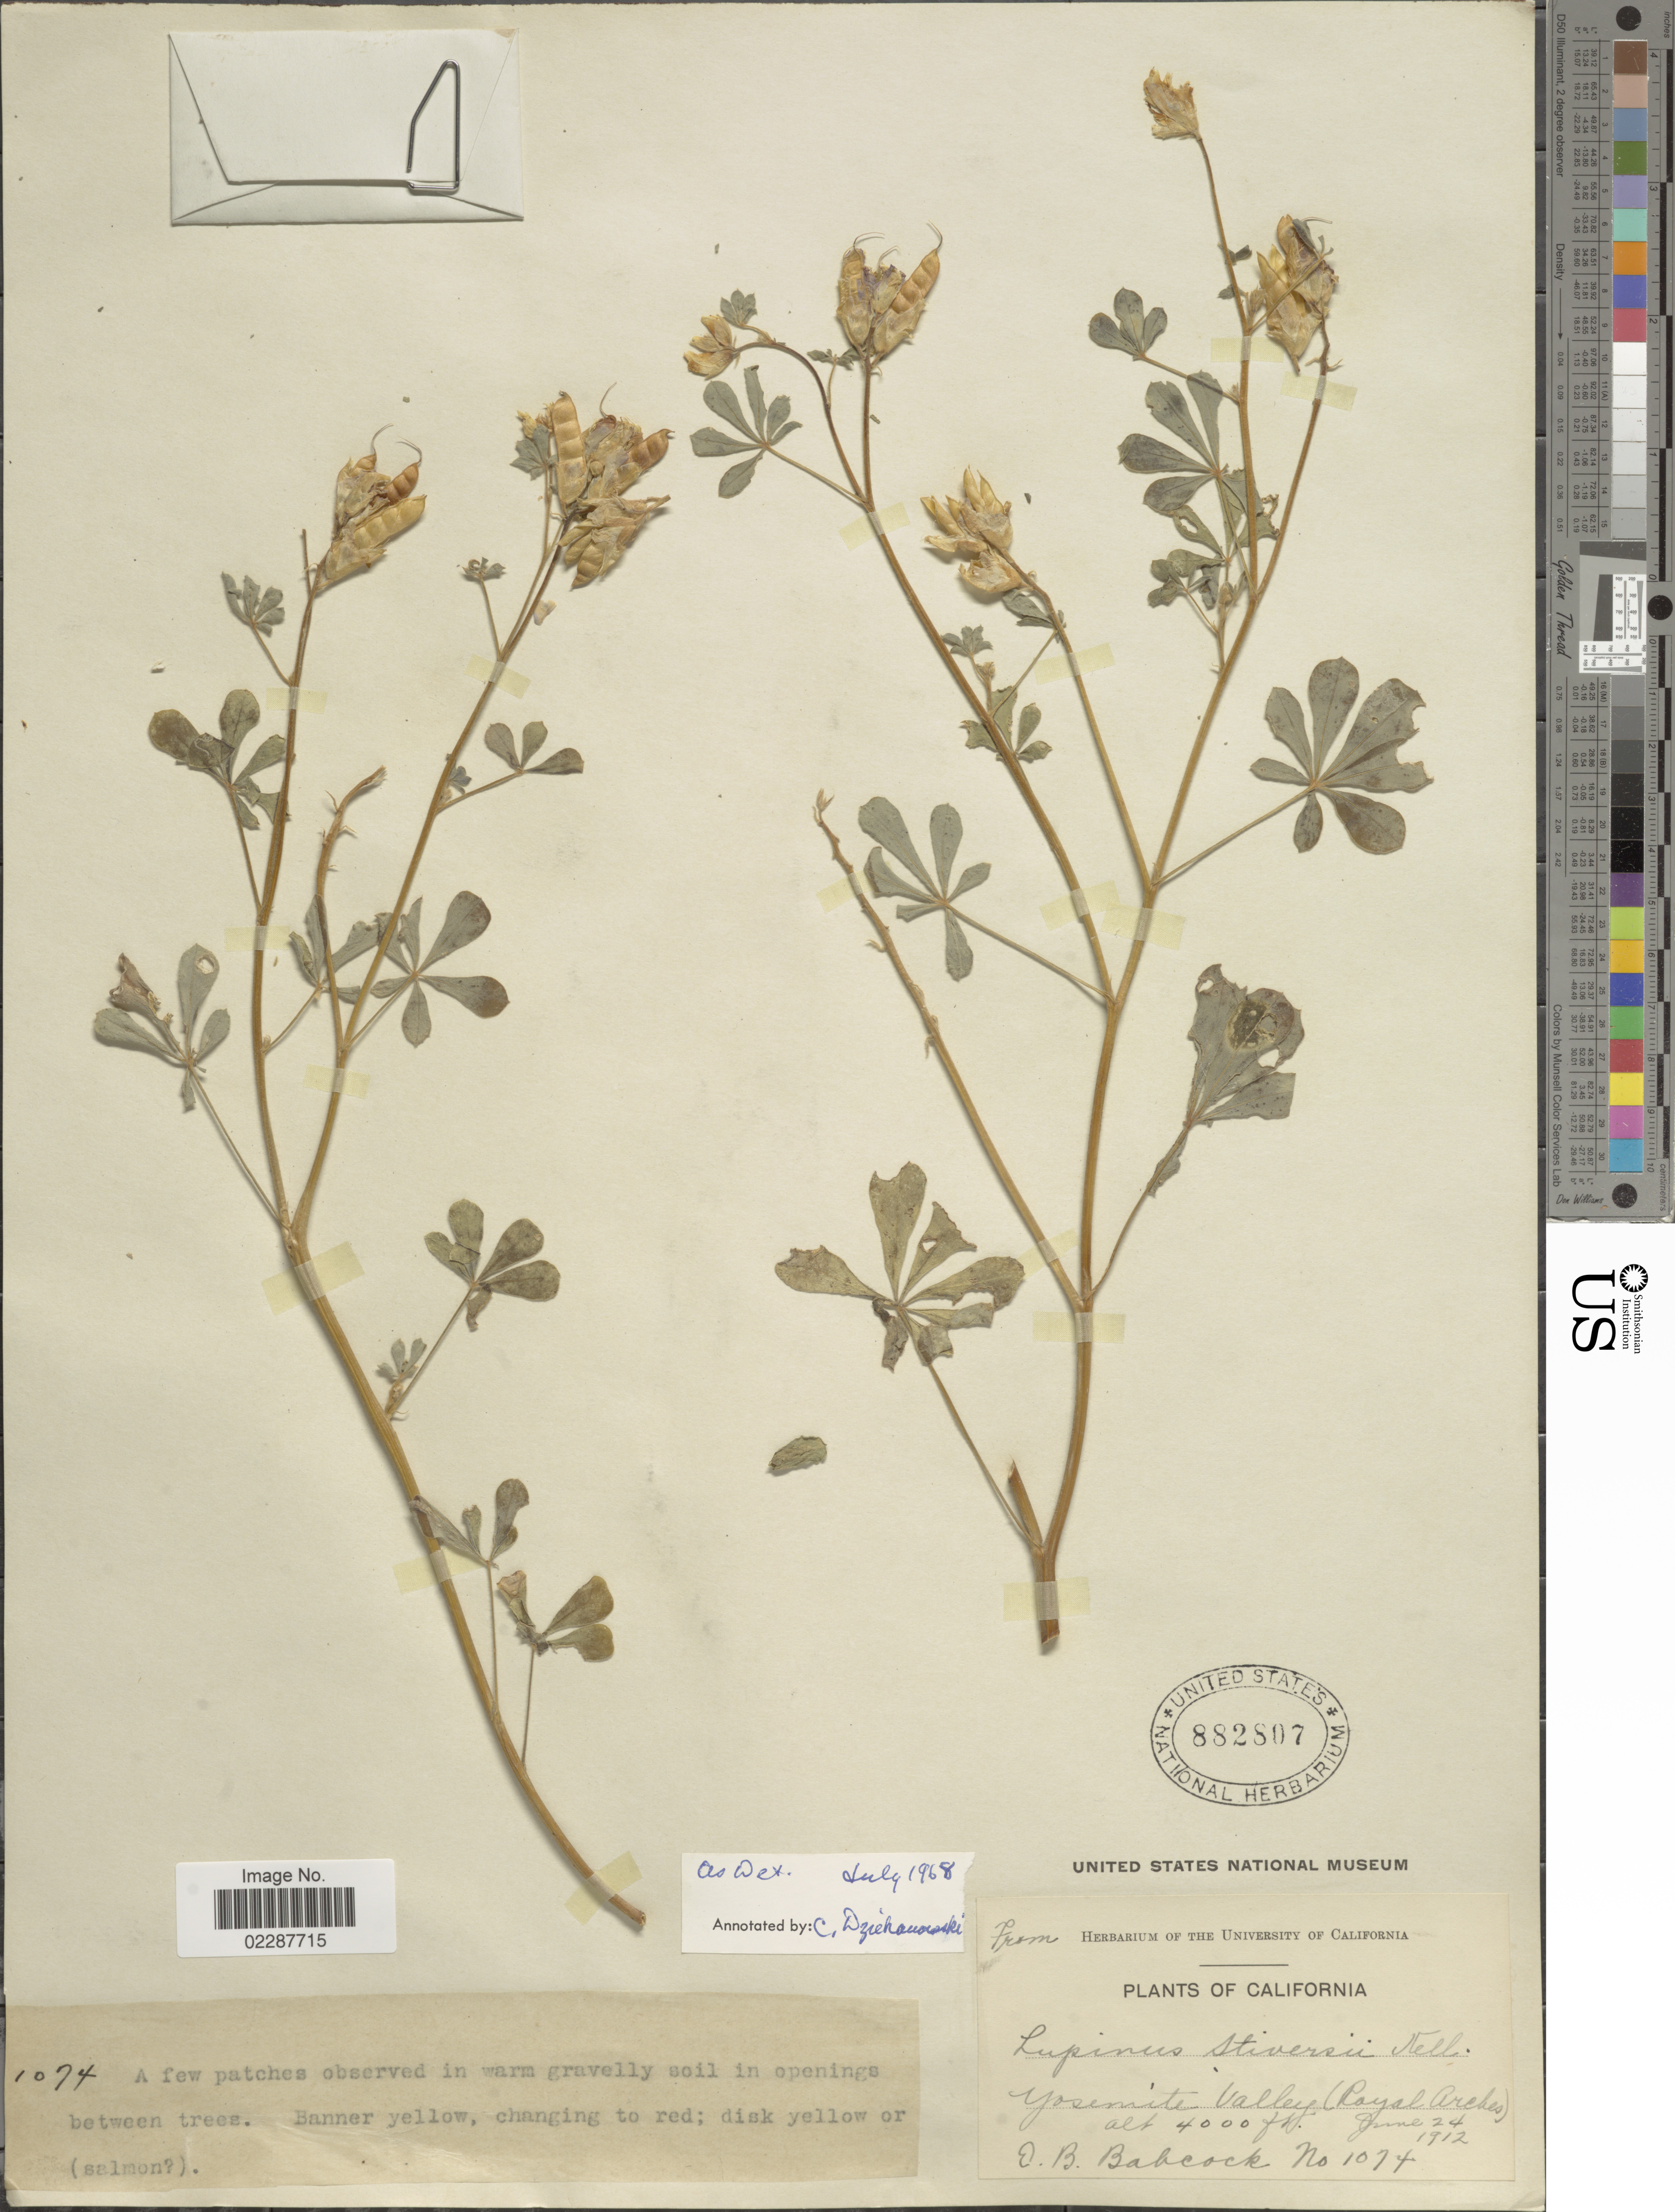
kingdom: Plantae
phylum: Tracheophyta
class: Magnoliopsida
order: Fabales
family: Fabaceae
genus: Lupinus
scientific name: Lupinus stiversii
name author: Kellogg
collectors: E. B. Babcock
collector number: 1074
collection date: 1912-06-24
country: United States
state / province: California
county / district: Mariposa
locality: Yosemite Valley (Royal Arches)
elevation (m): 1219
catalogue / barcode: US 882807